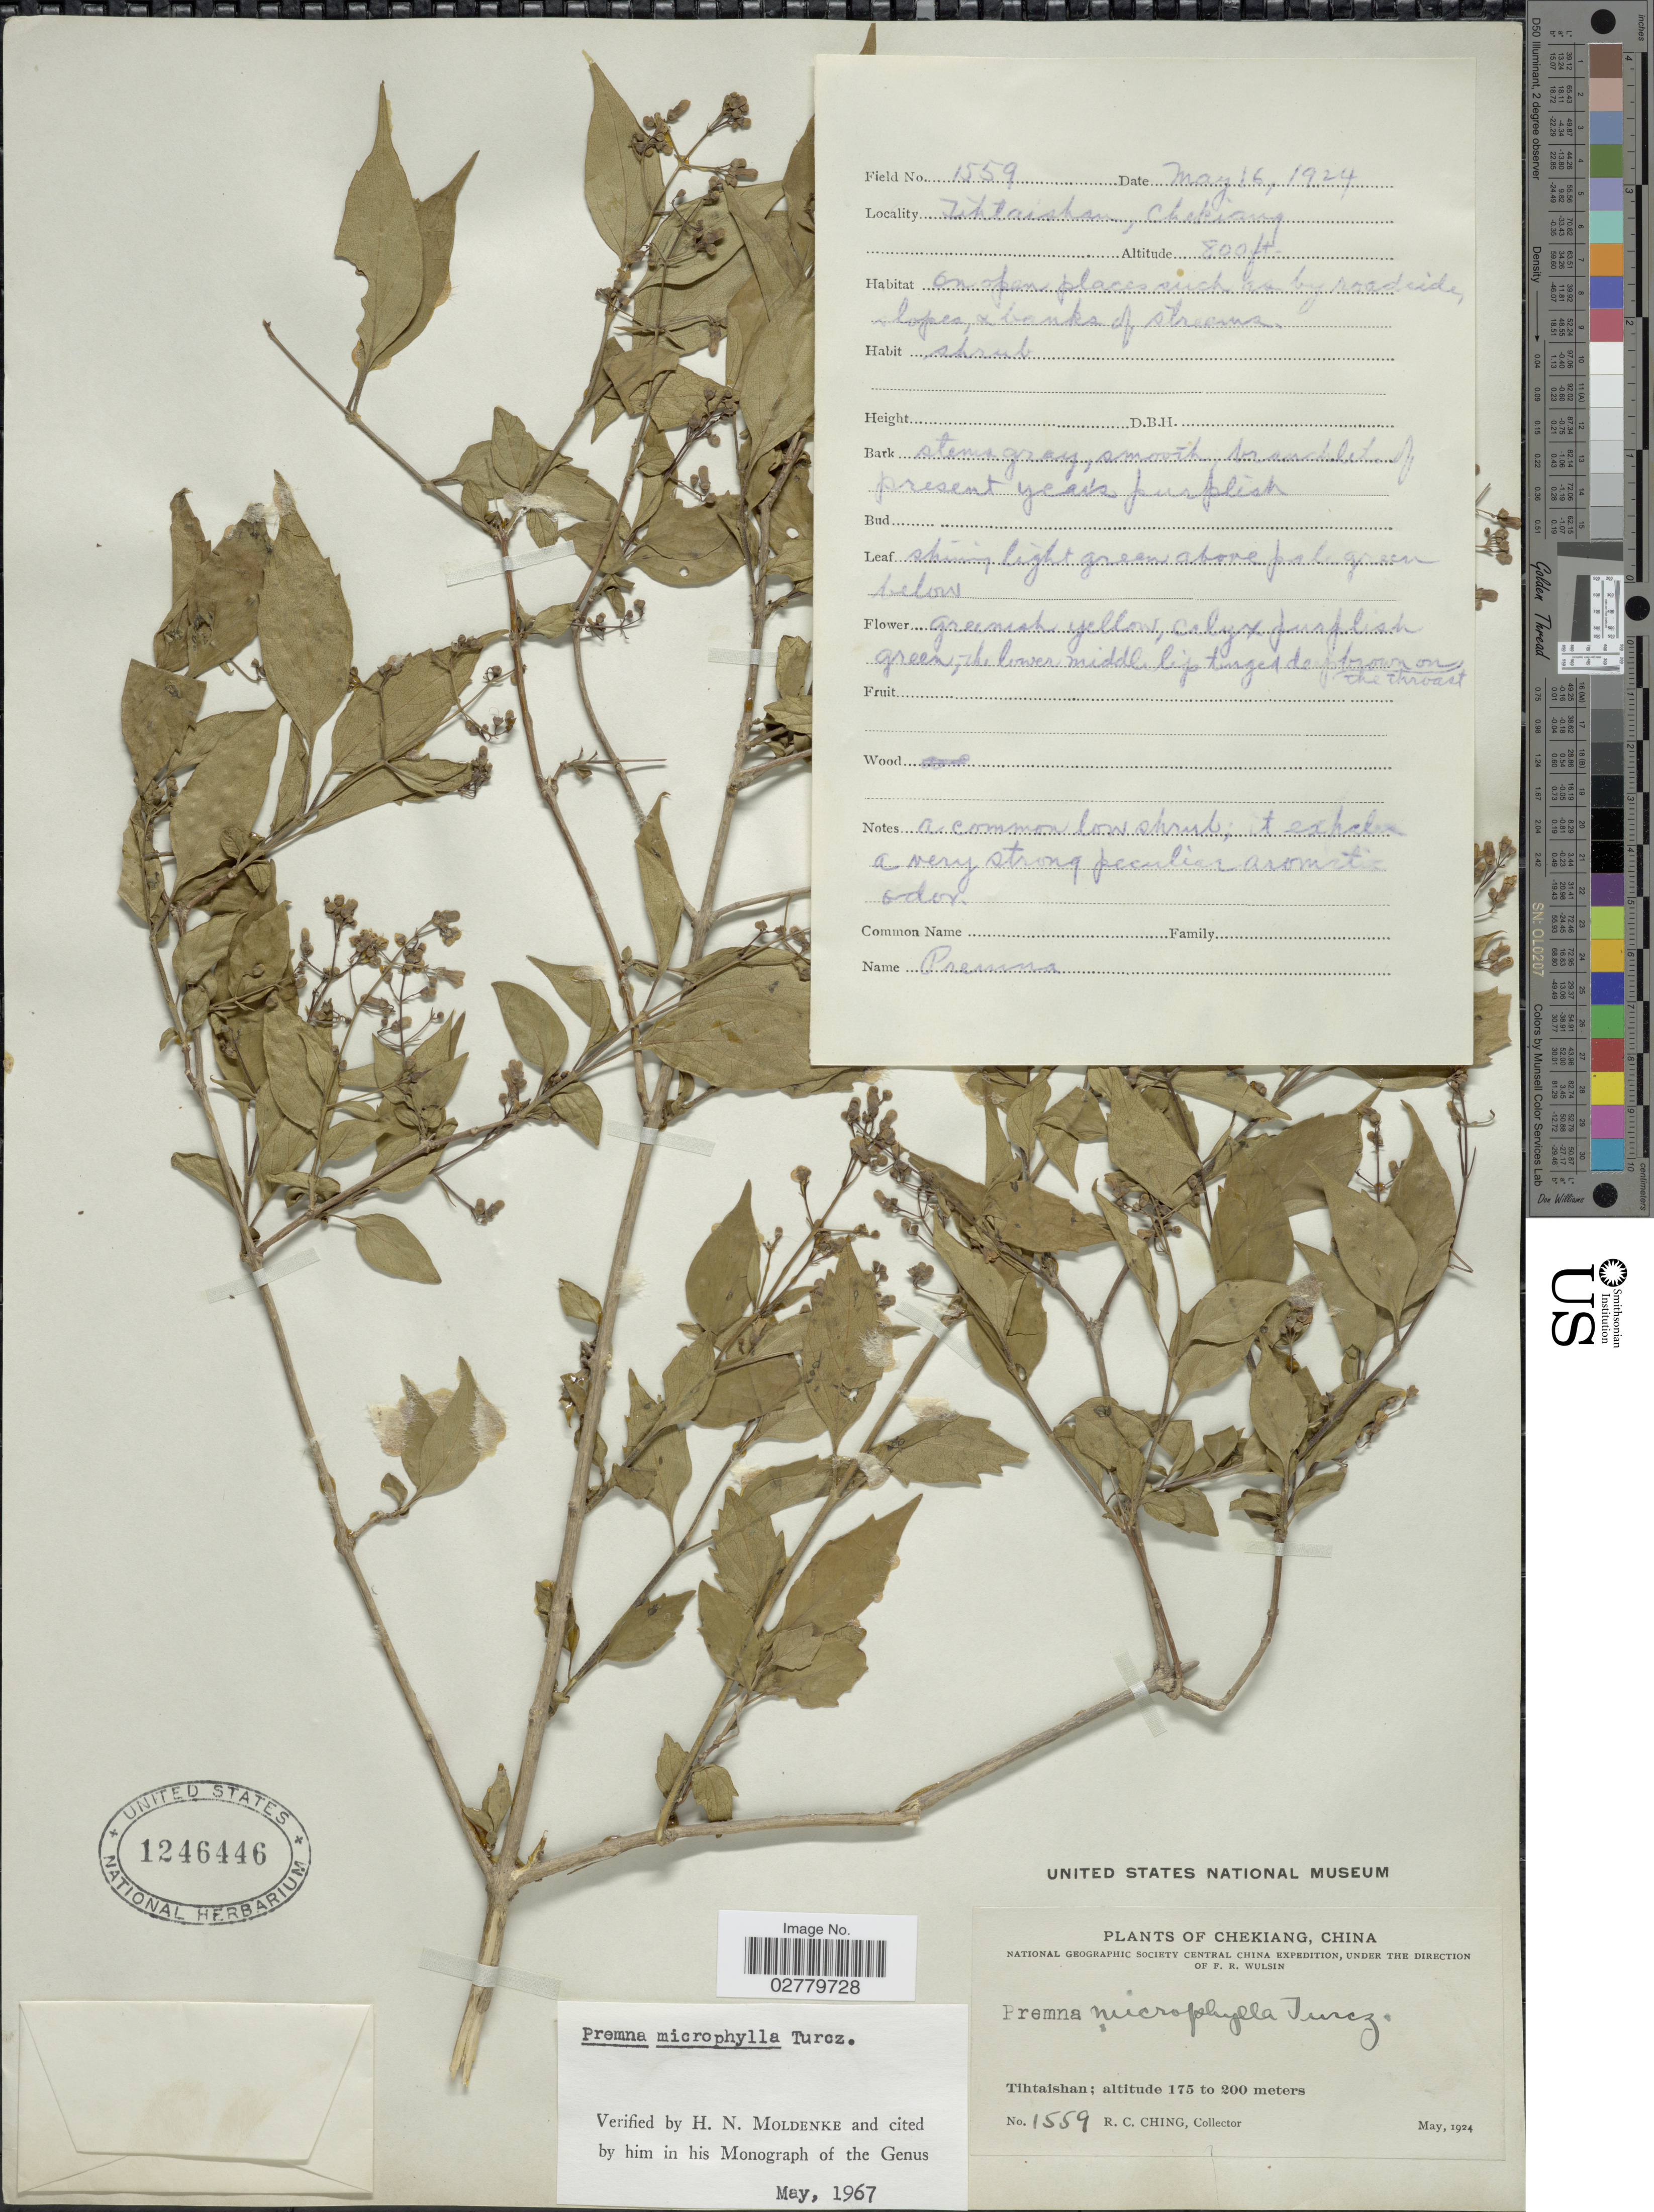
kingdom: Plantae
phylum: Tracheophyta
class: Magnoliopsida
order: Lamiales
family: Lamiaceae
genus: Premna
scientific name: Premna microphylla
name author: Turcz.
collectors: R. C. Ching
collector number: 1559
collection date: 1924-05-16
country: China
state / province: Zhejiang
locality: Chekiang. Tihtaishan.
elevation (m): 244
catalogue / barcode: US 1246446